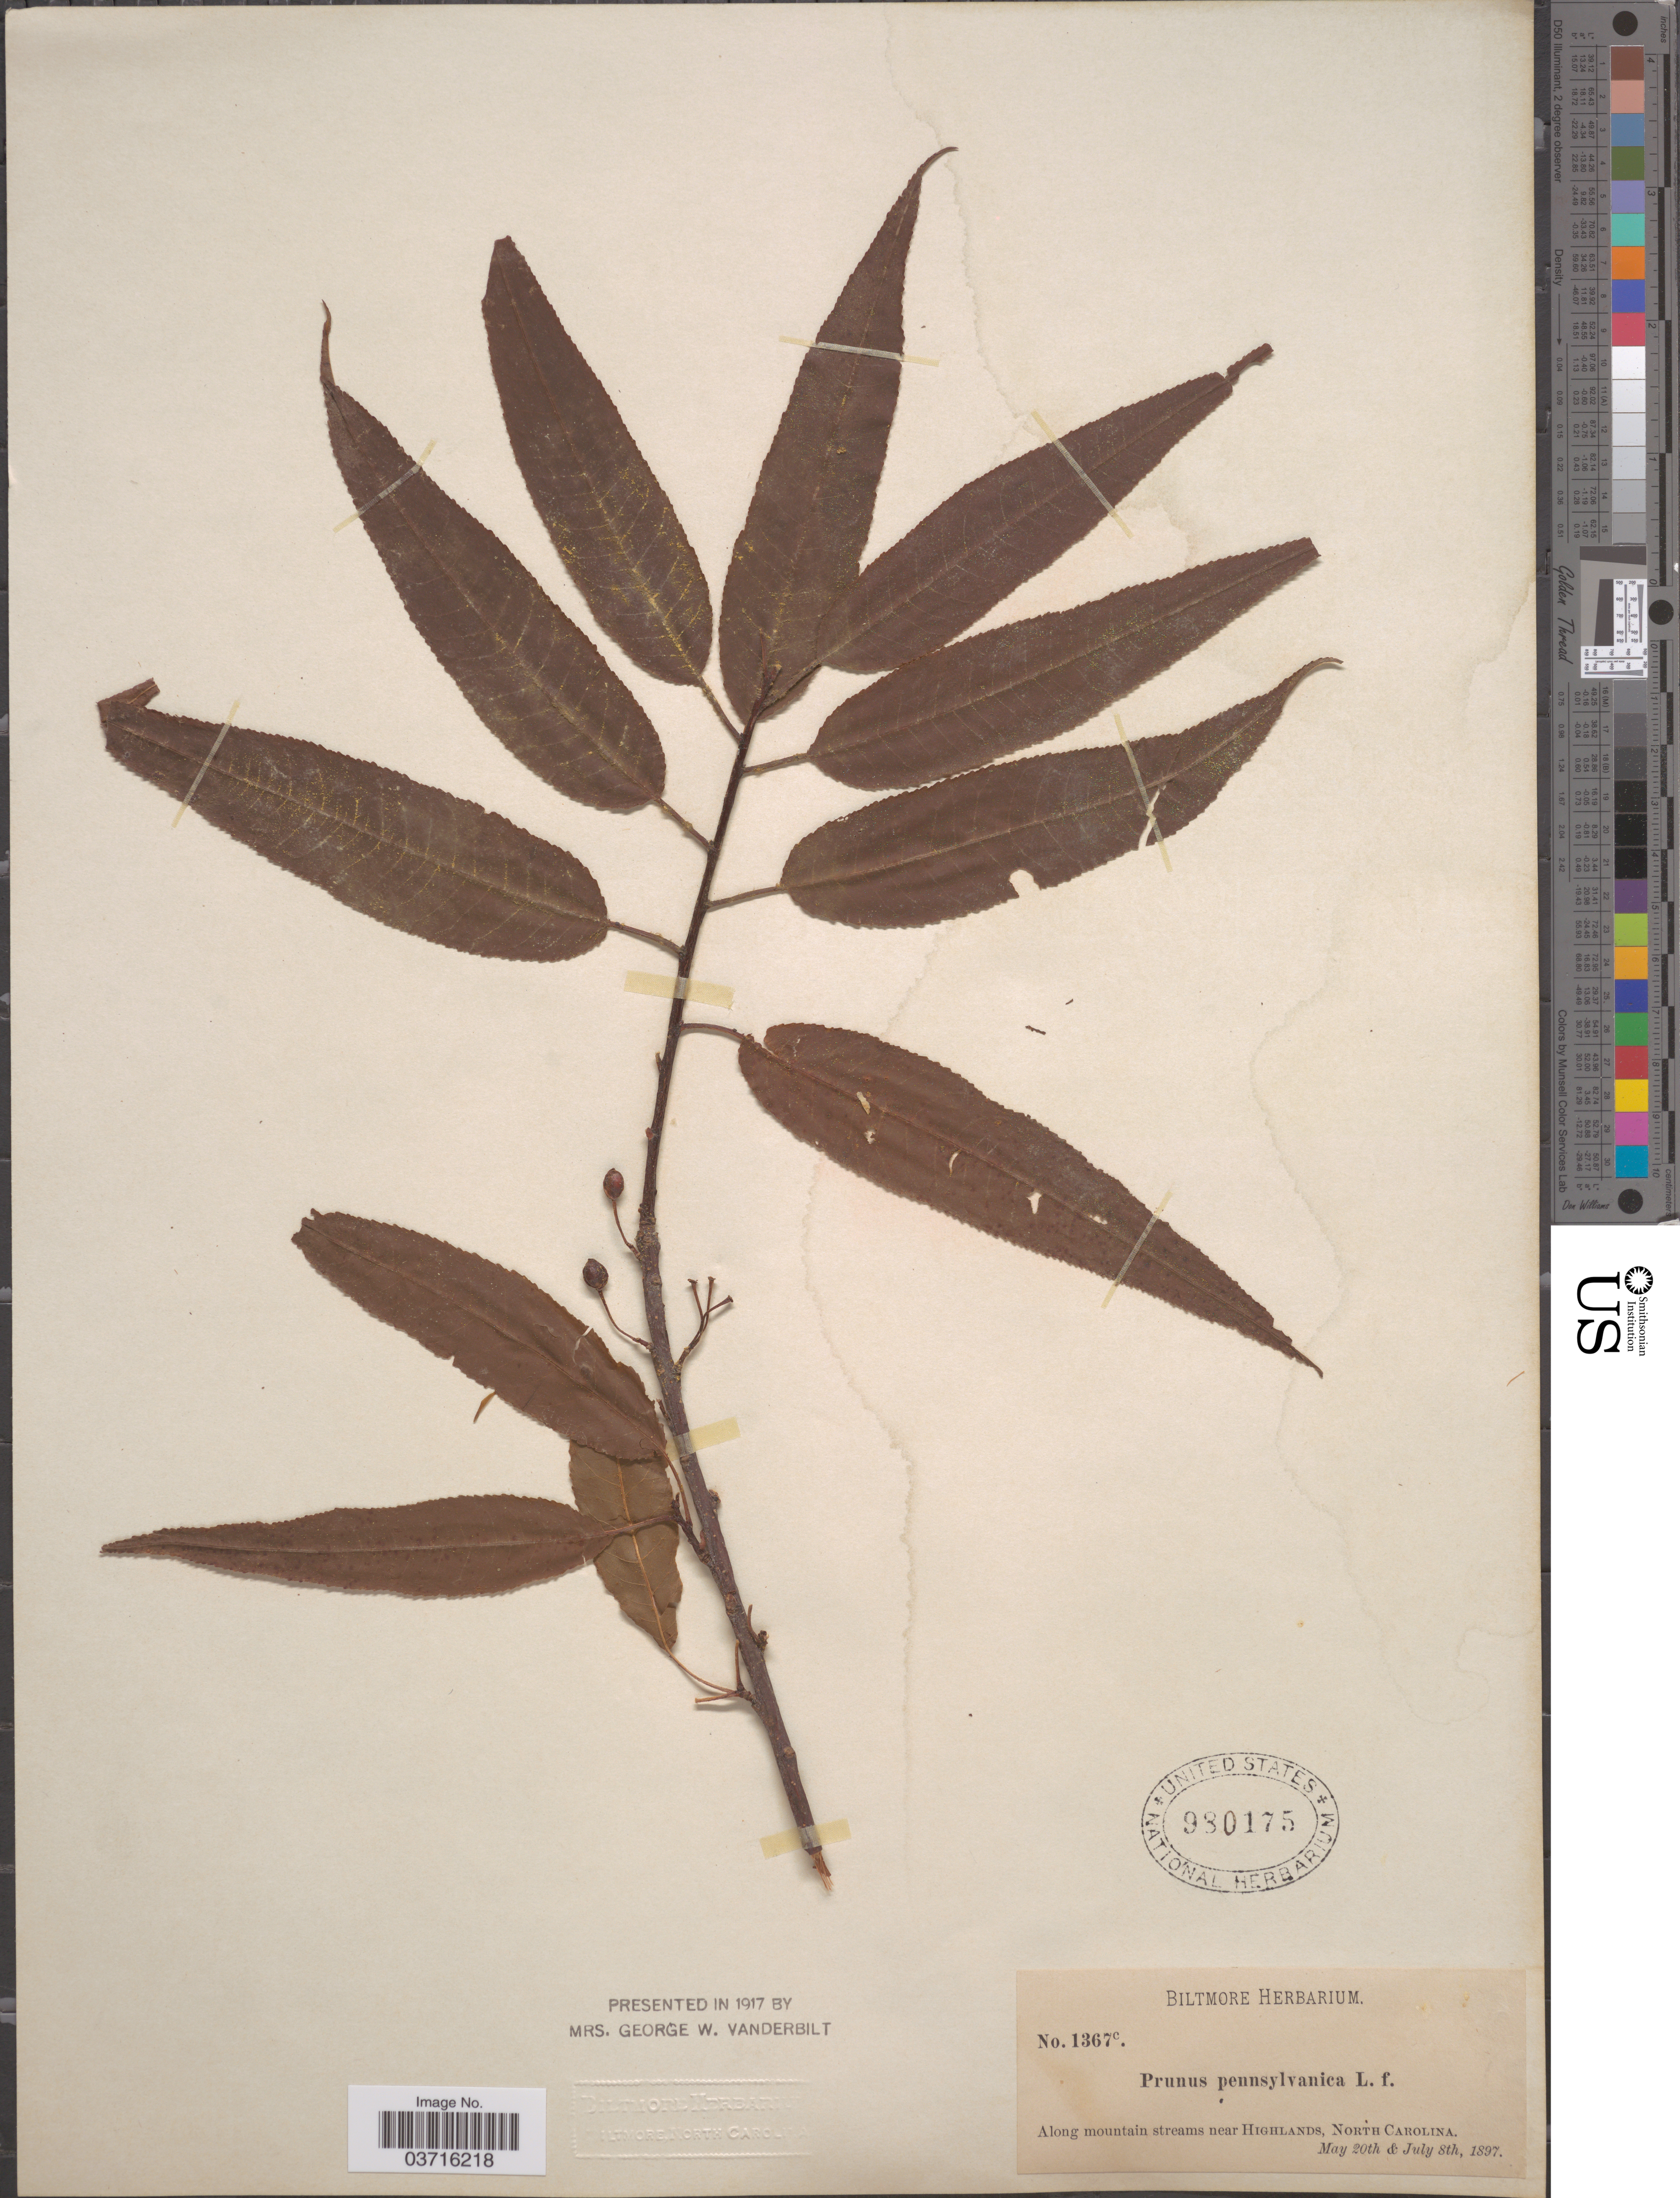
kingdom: Plantae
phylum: Tracheophyta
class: Magnoliopsida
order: Rosales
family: Rosaceae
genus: Prunus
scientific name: Prunus pensylvanica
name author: L. f.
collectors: ex herb. Biltmore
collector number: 1367c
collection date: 1897-05-20/1897-07-08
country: United States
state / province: North Carolina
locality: Along mountain streams near Highlands.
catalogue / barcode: US 980175